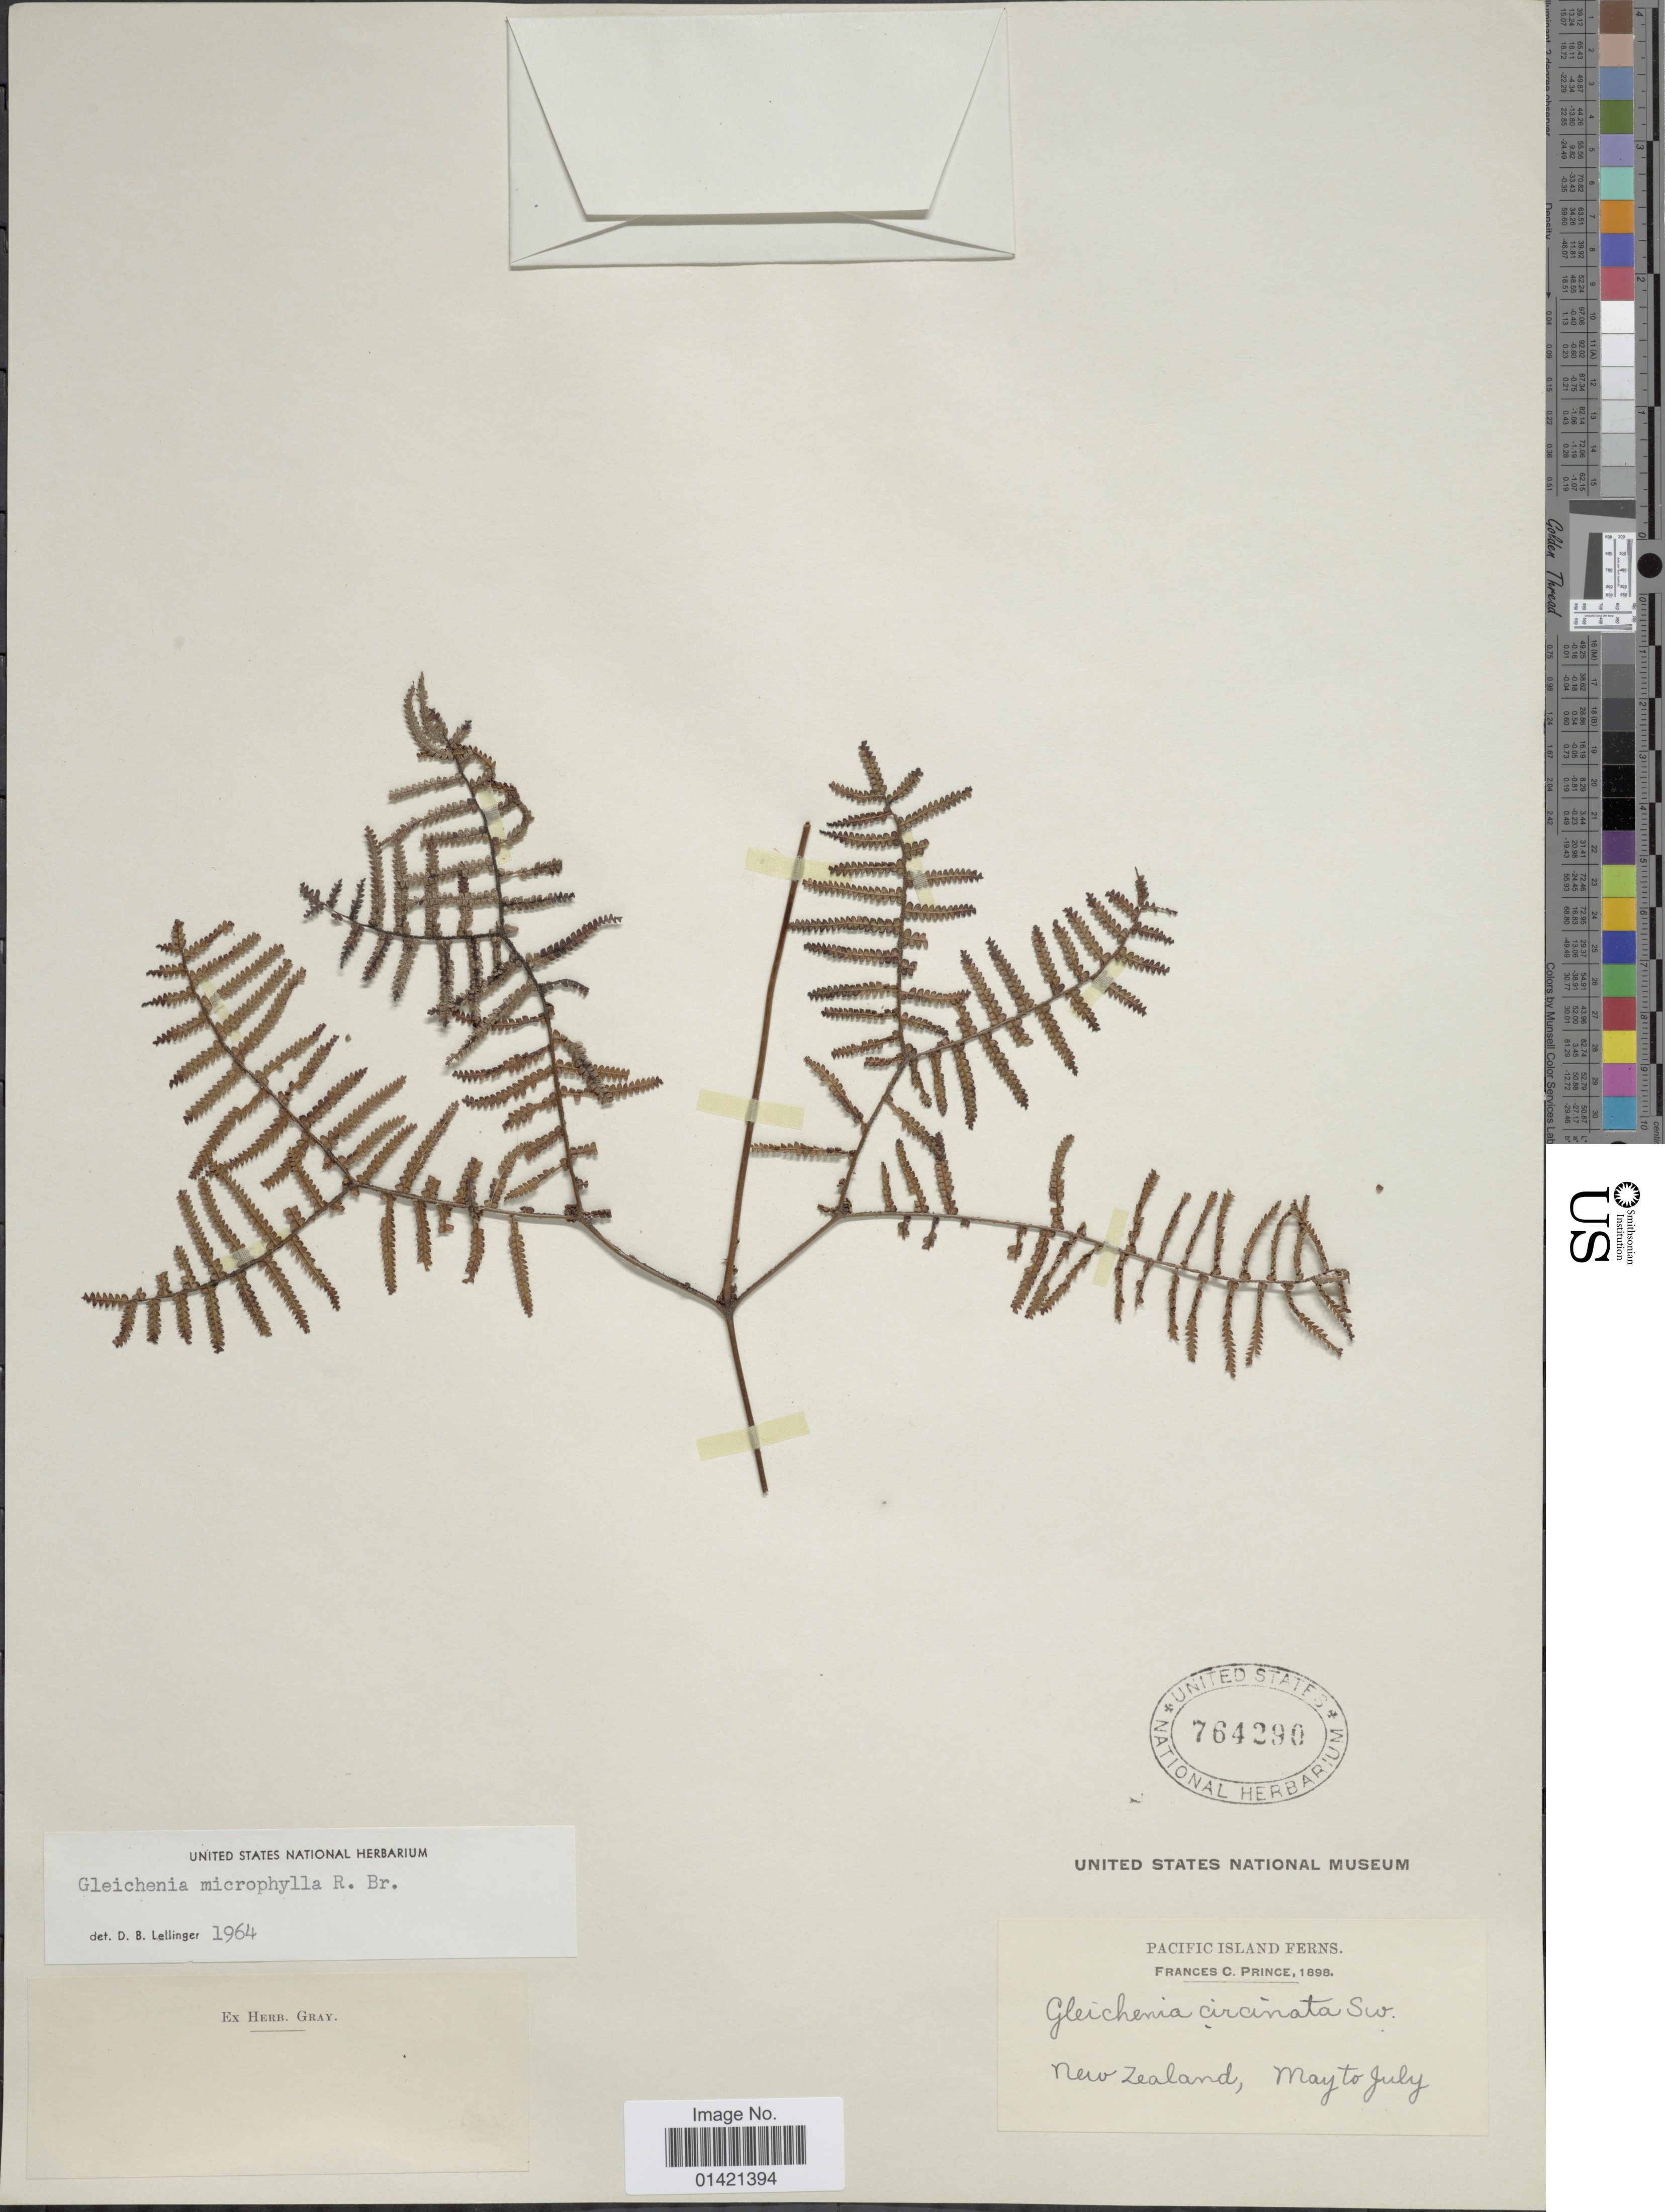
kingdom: Plantae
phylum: Tracheophyta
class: Polypodiopsida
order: Gleicheniales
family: Gleicheniaceae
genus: Gleichenia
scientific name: Gleichenia microphylla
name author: R. Br.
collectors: F. Prince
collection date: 1898-05/1898-07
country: New Zealand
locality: Pacific Island Ferns.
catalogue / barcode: US 764290